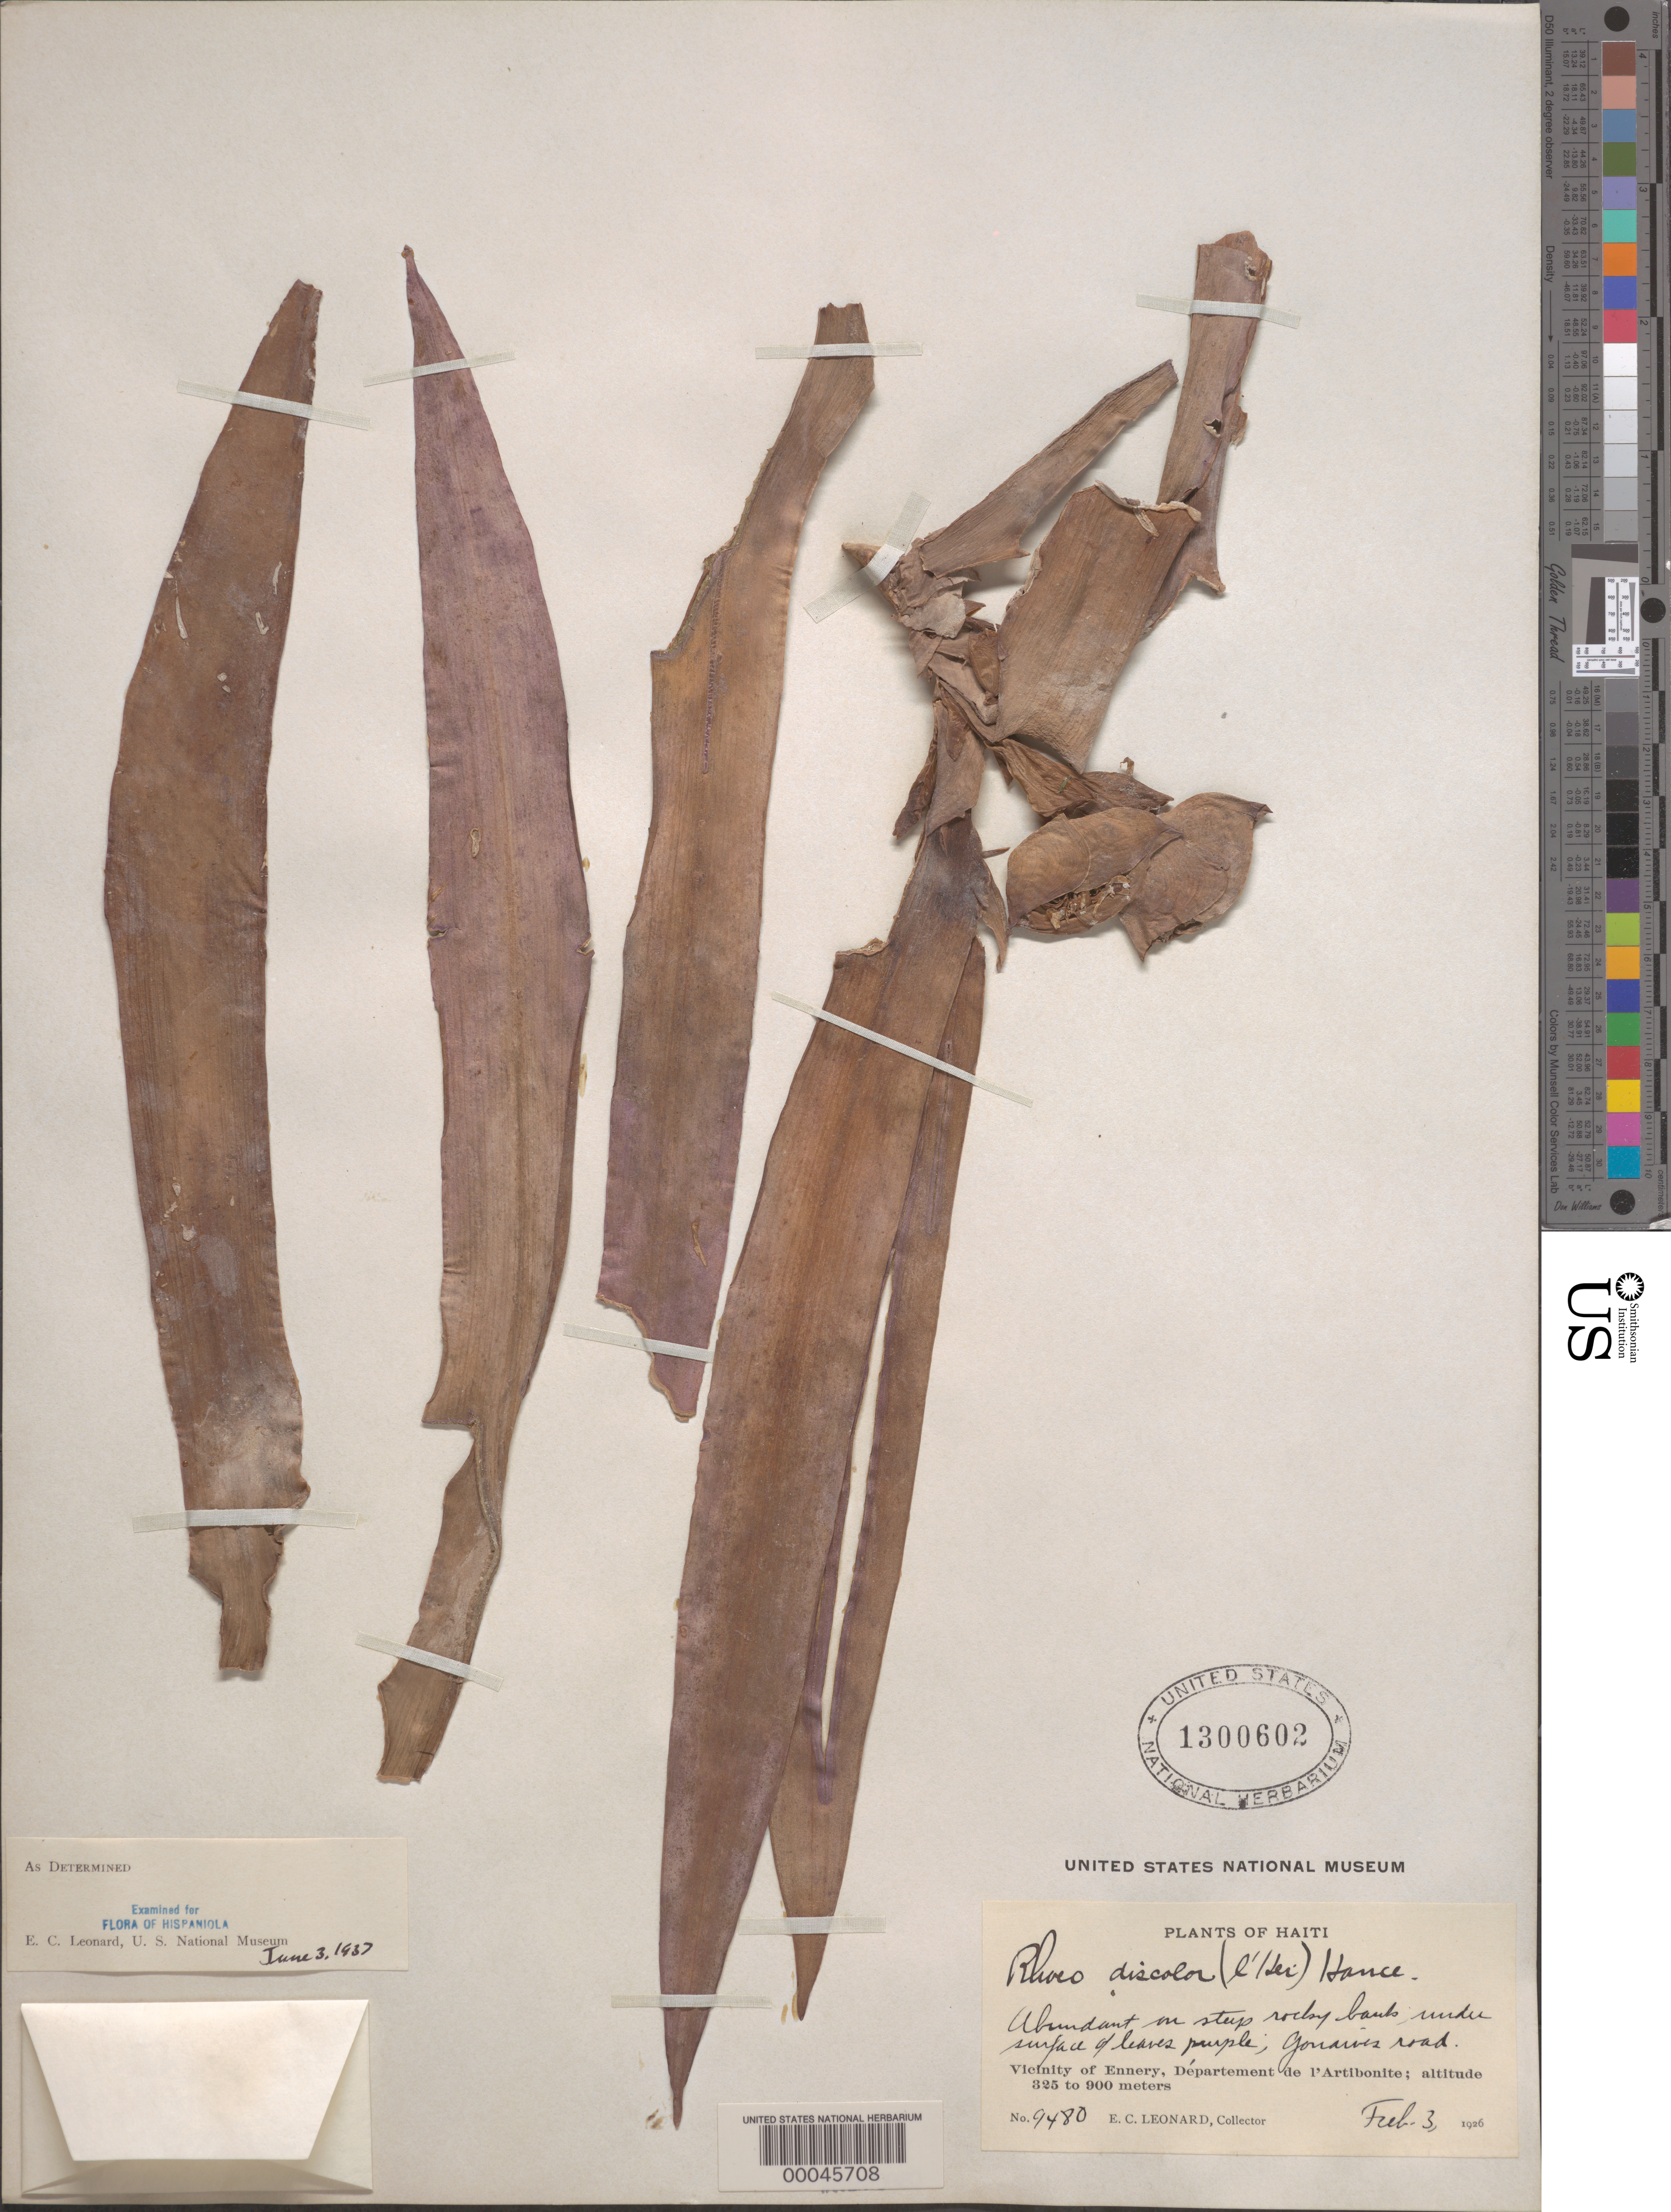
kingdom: Plantae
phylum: Tracheophyta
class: Liliopsida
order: Commelinales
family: Commelinaceae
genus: Tradescantia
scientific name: Tradescantia spathacea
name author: Sw.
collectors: E. C. Leonard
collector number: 9480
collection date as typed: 03 Feb 1926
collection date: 1926-02-03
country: Haiti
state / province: Artibonite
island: Hispaniola Island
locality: Near ennery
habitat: Steep, rocky banks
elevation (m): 325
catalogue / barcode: US 1300602